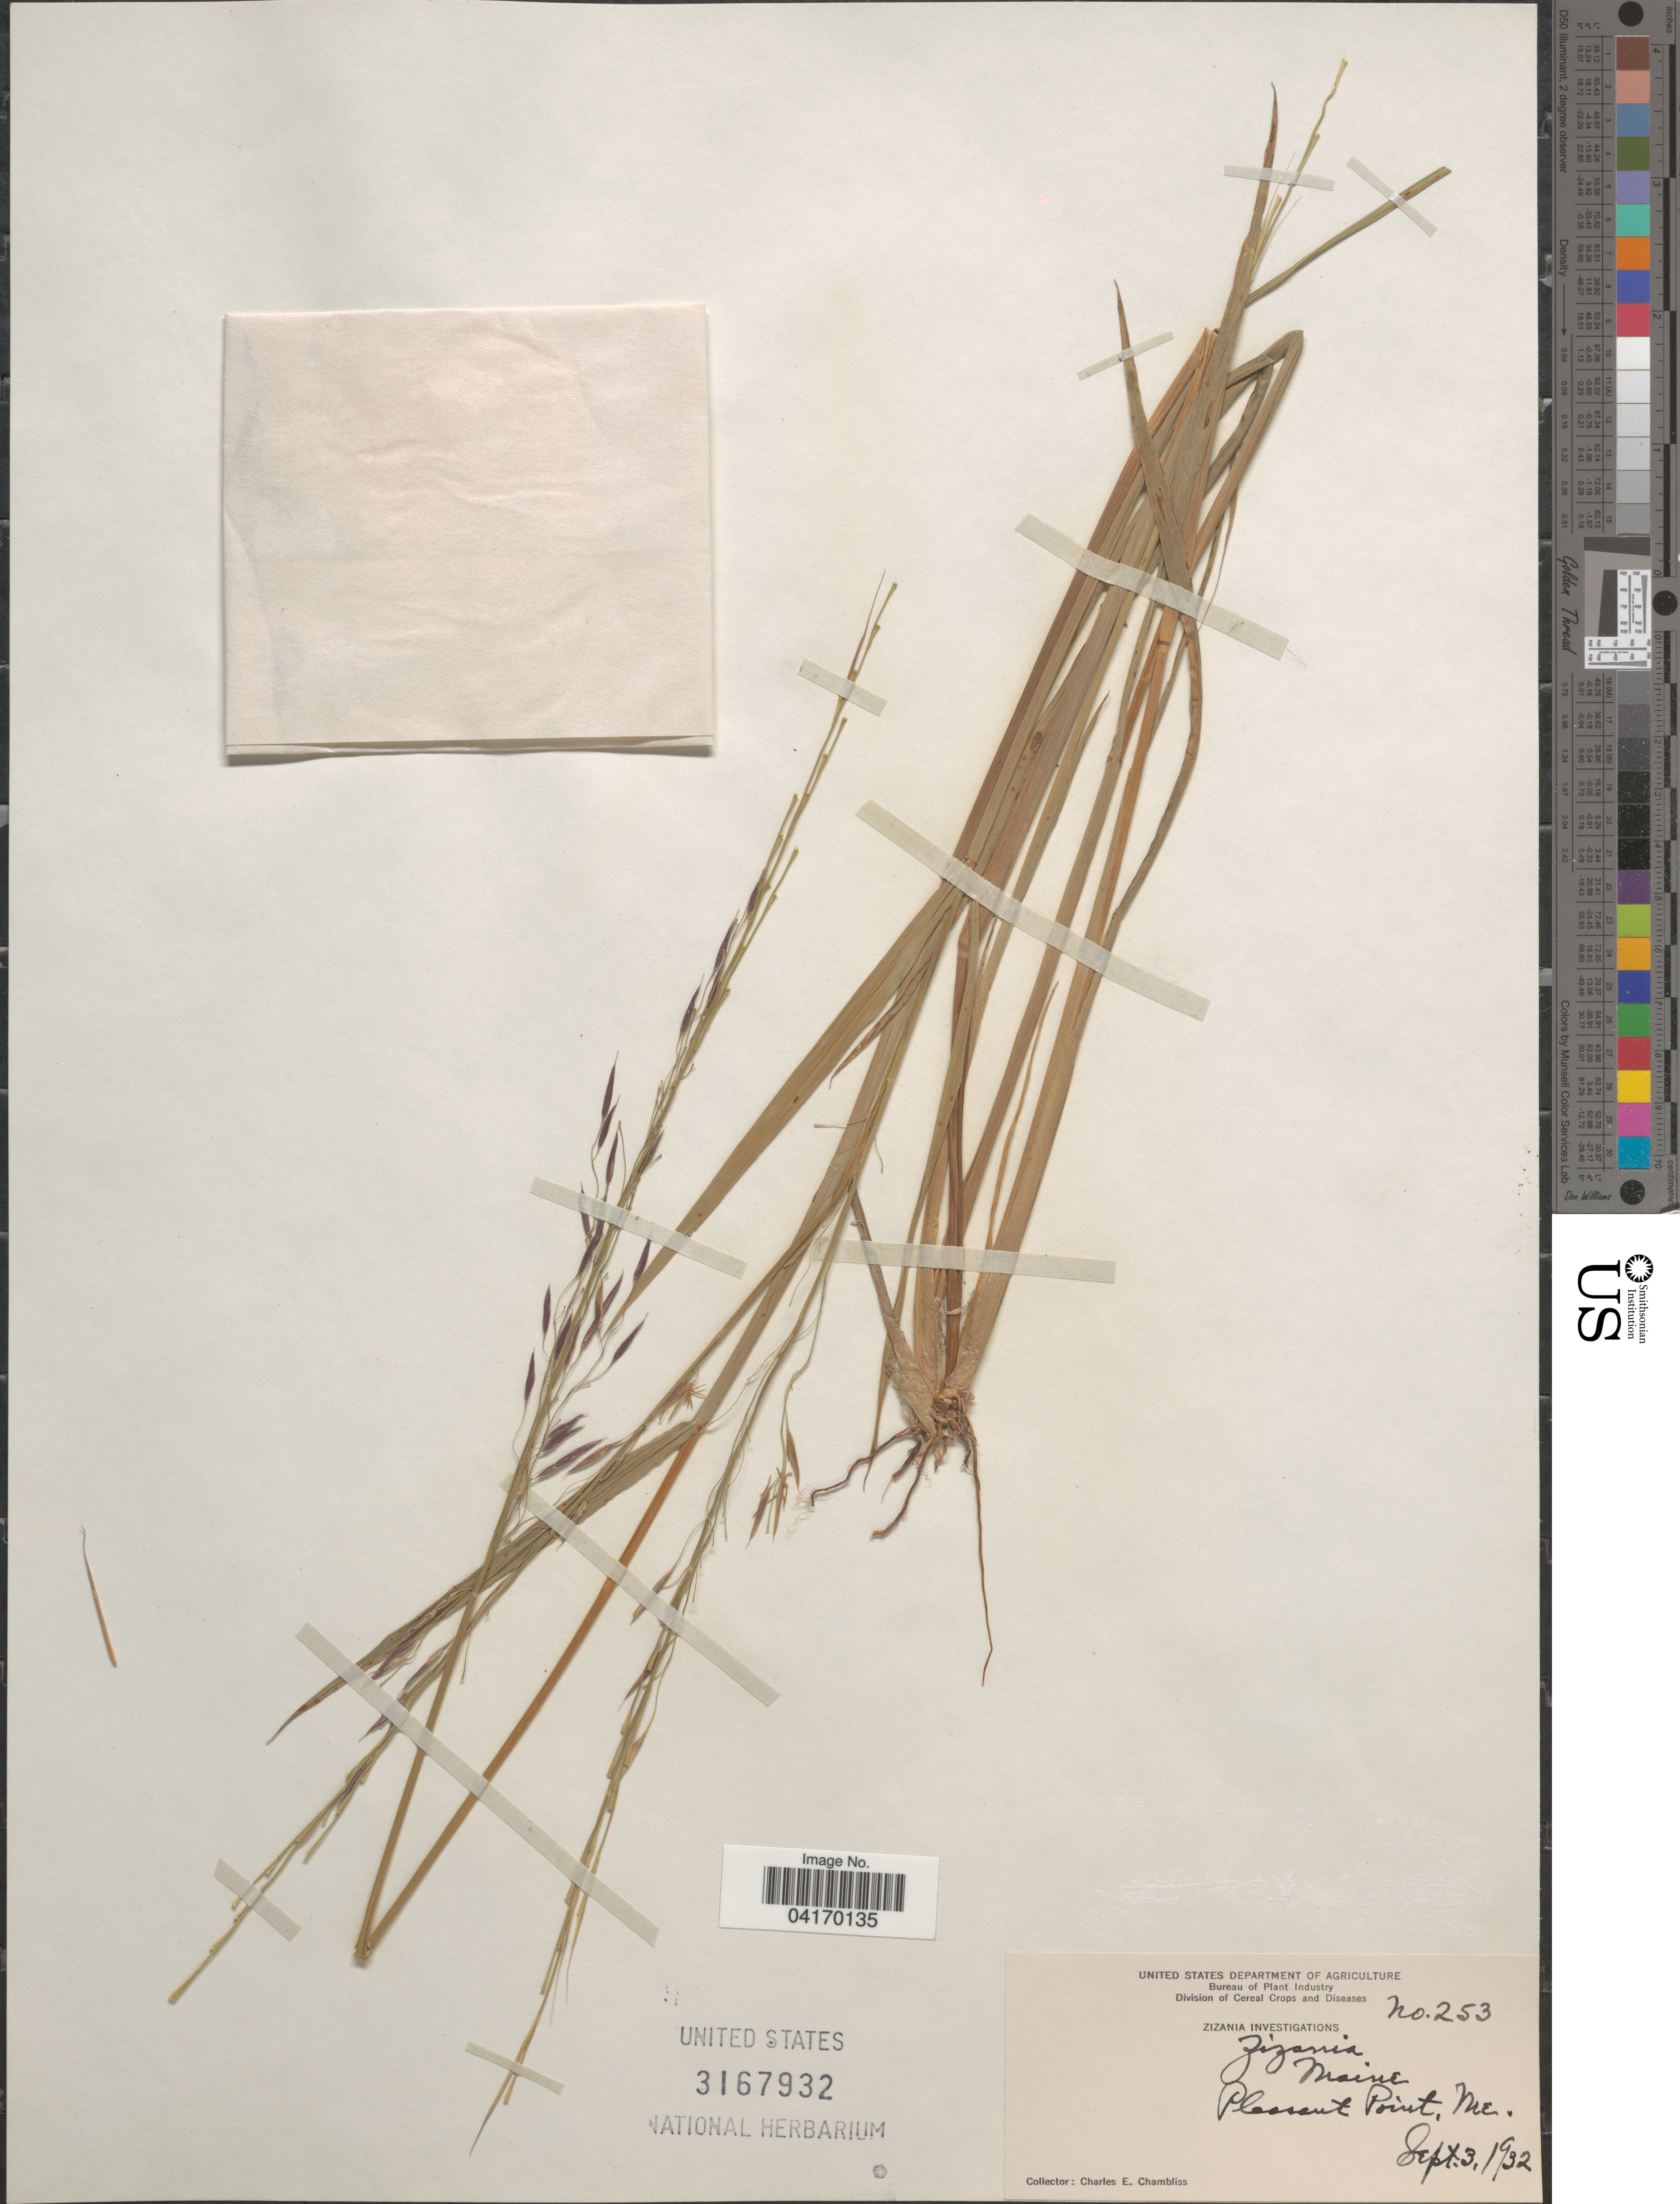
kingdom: Plantae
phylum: Tracheophyta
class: Liliopsida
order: Poales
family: Poaceae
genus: Zizania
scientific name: Zizania aquatica var. brevis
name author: Fassett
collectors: C. Chambliss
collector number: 253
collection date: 1932-09-03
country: United States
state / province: Maine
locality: Pleasant Point.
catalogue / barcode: US 3167932